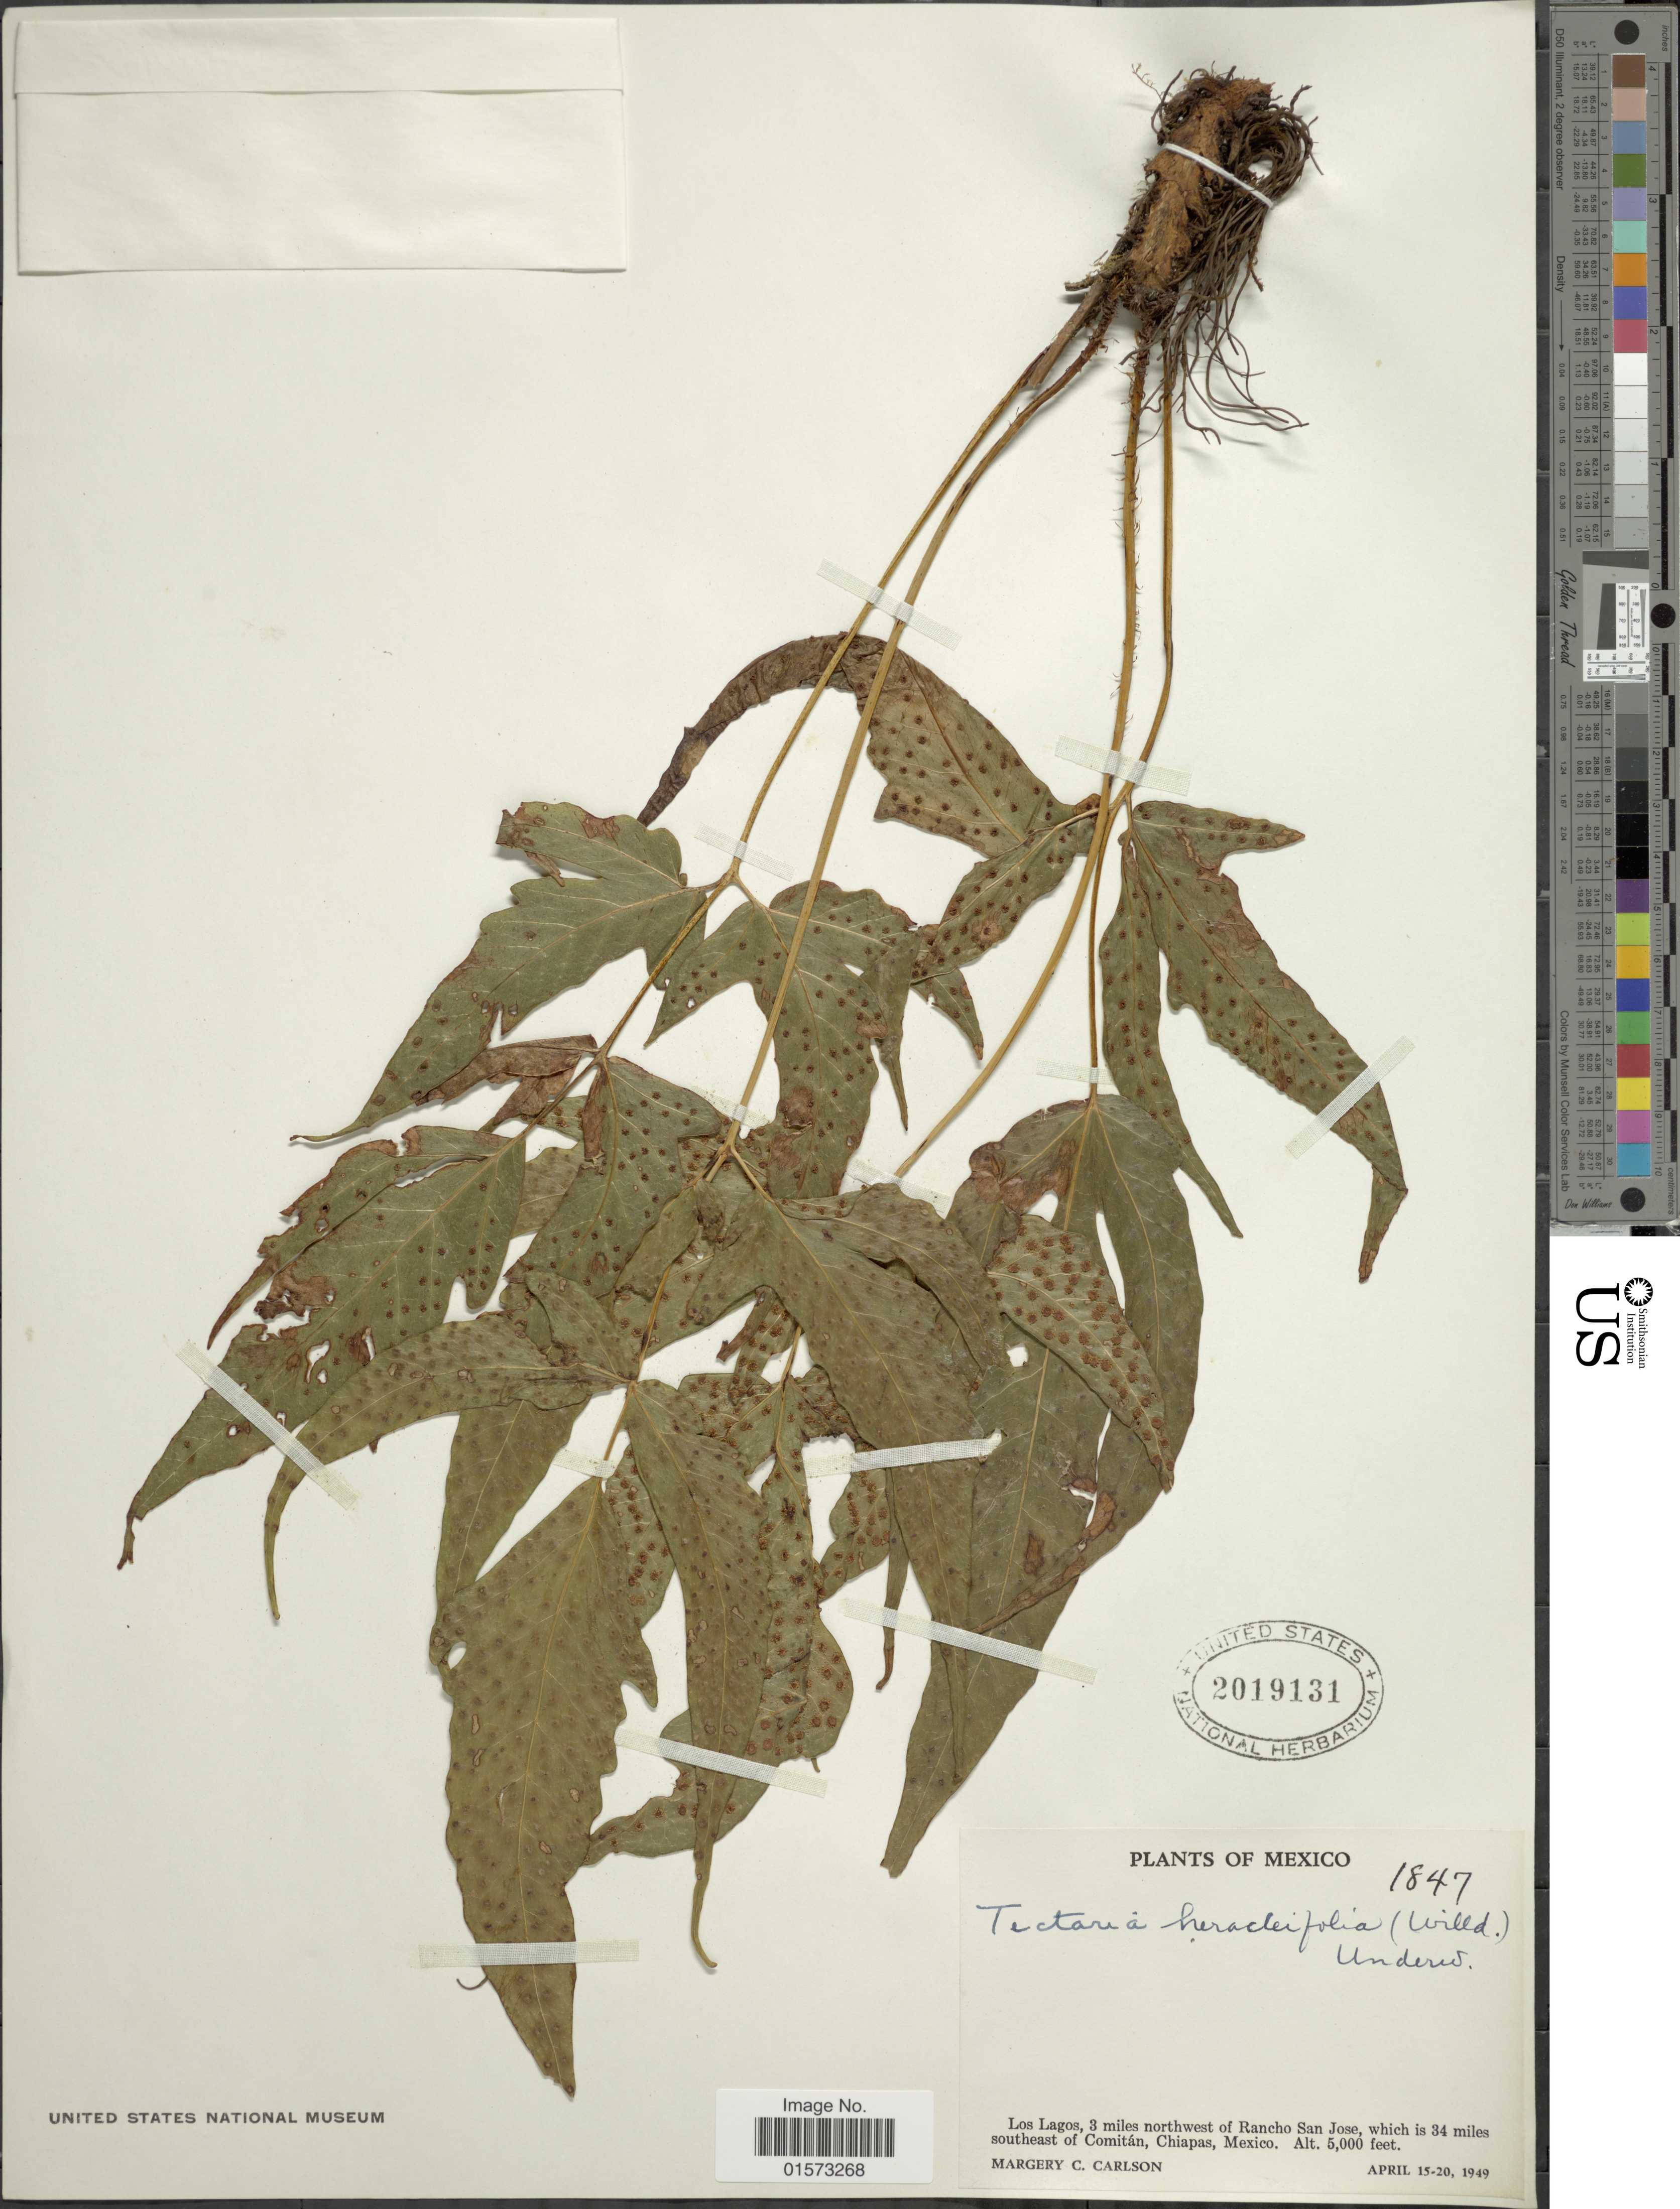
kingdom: Plantae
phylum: Tracheophyta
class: Polypodiopsida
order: Polypodiales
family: Tectariaceae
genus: Tectaria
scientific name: Tectaria heracleifolia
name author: (Willd.) Underw.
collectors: M. C. Carlson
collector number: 1847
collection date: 1949-04-15/1949-04-20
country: Mexico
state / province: Chiapas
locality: Los Lagos, 3 miles northwest of Rancho San Jose, which is 34 miles southeast of Comitan, Chiapas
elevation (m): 1524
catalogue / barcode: US 2019131